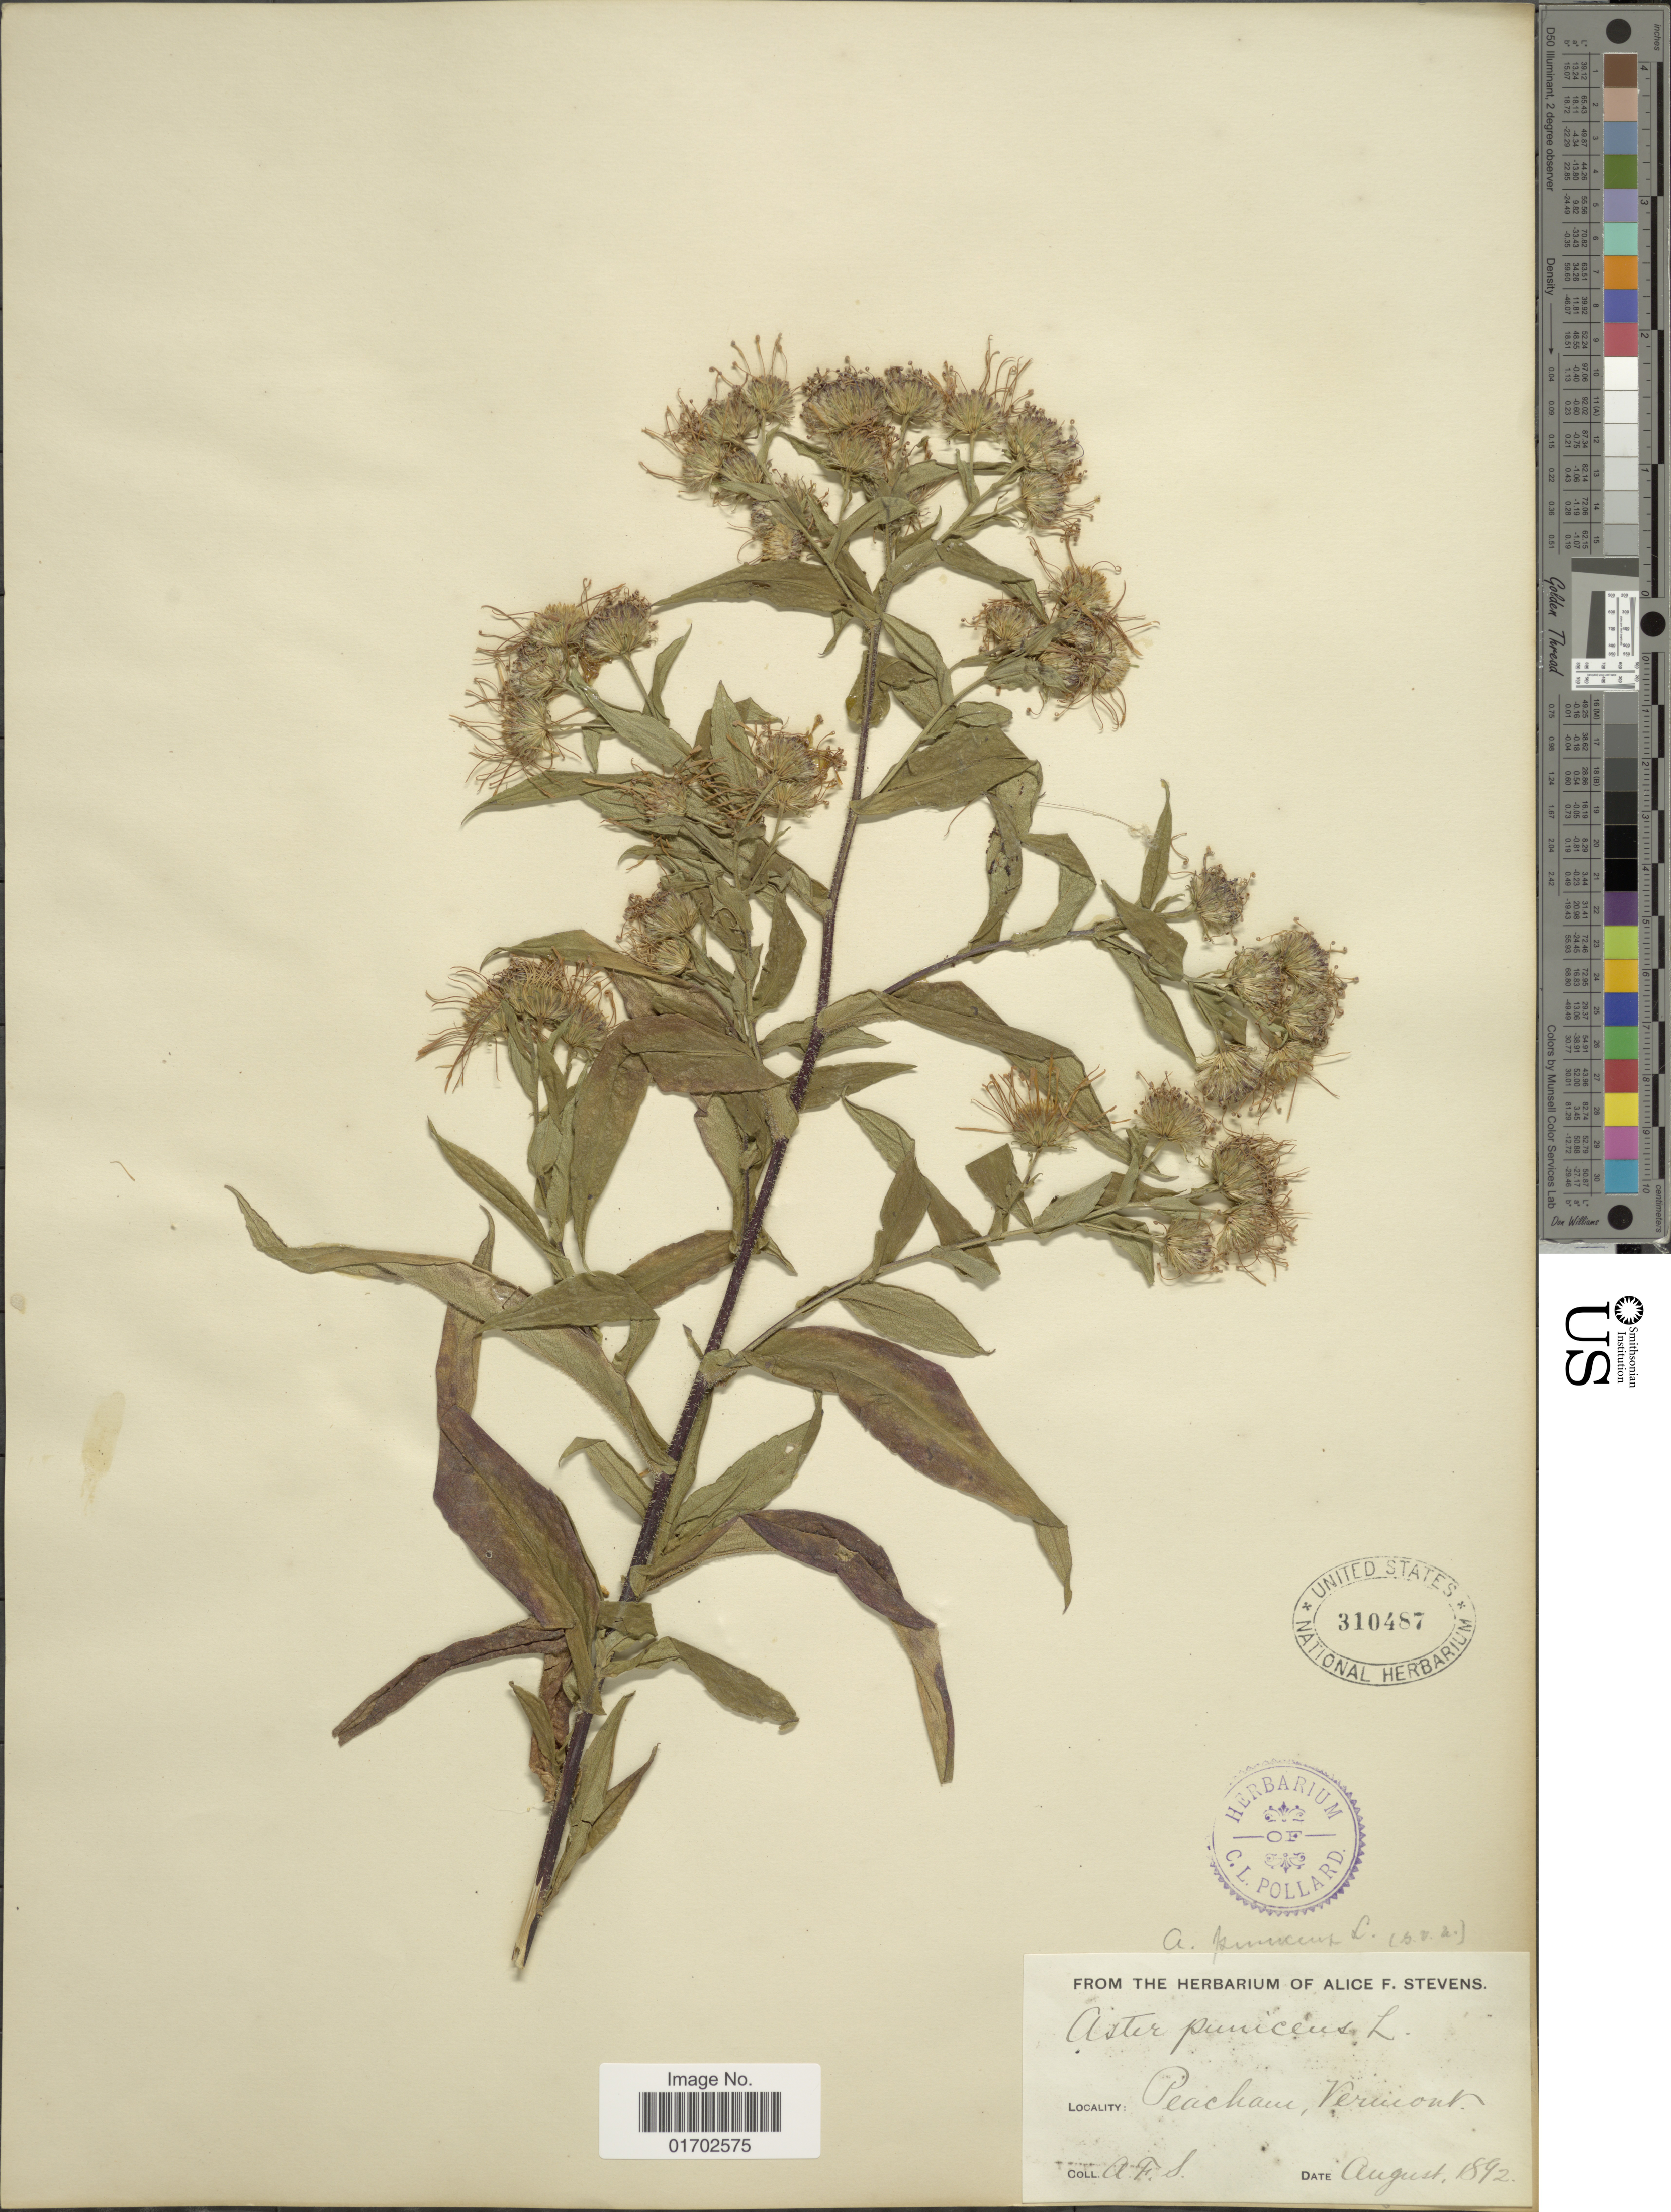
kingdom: Plantae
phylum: Tracheophyta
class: Magnoliopsida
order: Asterales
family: Asteraceae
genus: Symphyotrichum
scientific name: Symphyotrichum puniceum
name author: (L.) Á. Löve & D. Löve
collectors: A. Stevens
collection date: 1892-08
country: United States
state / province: Vermont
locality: Peacham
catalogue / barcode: US 310487